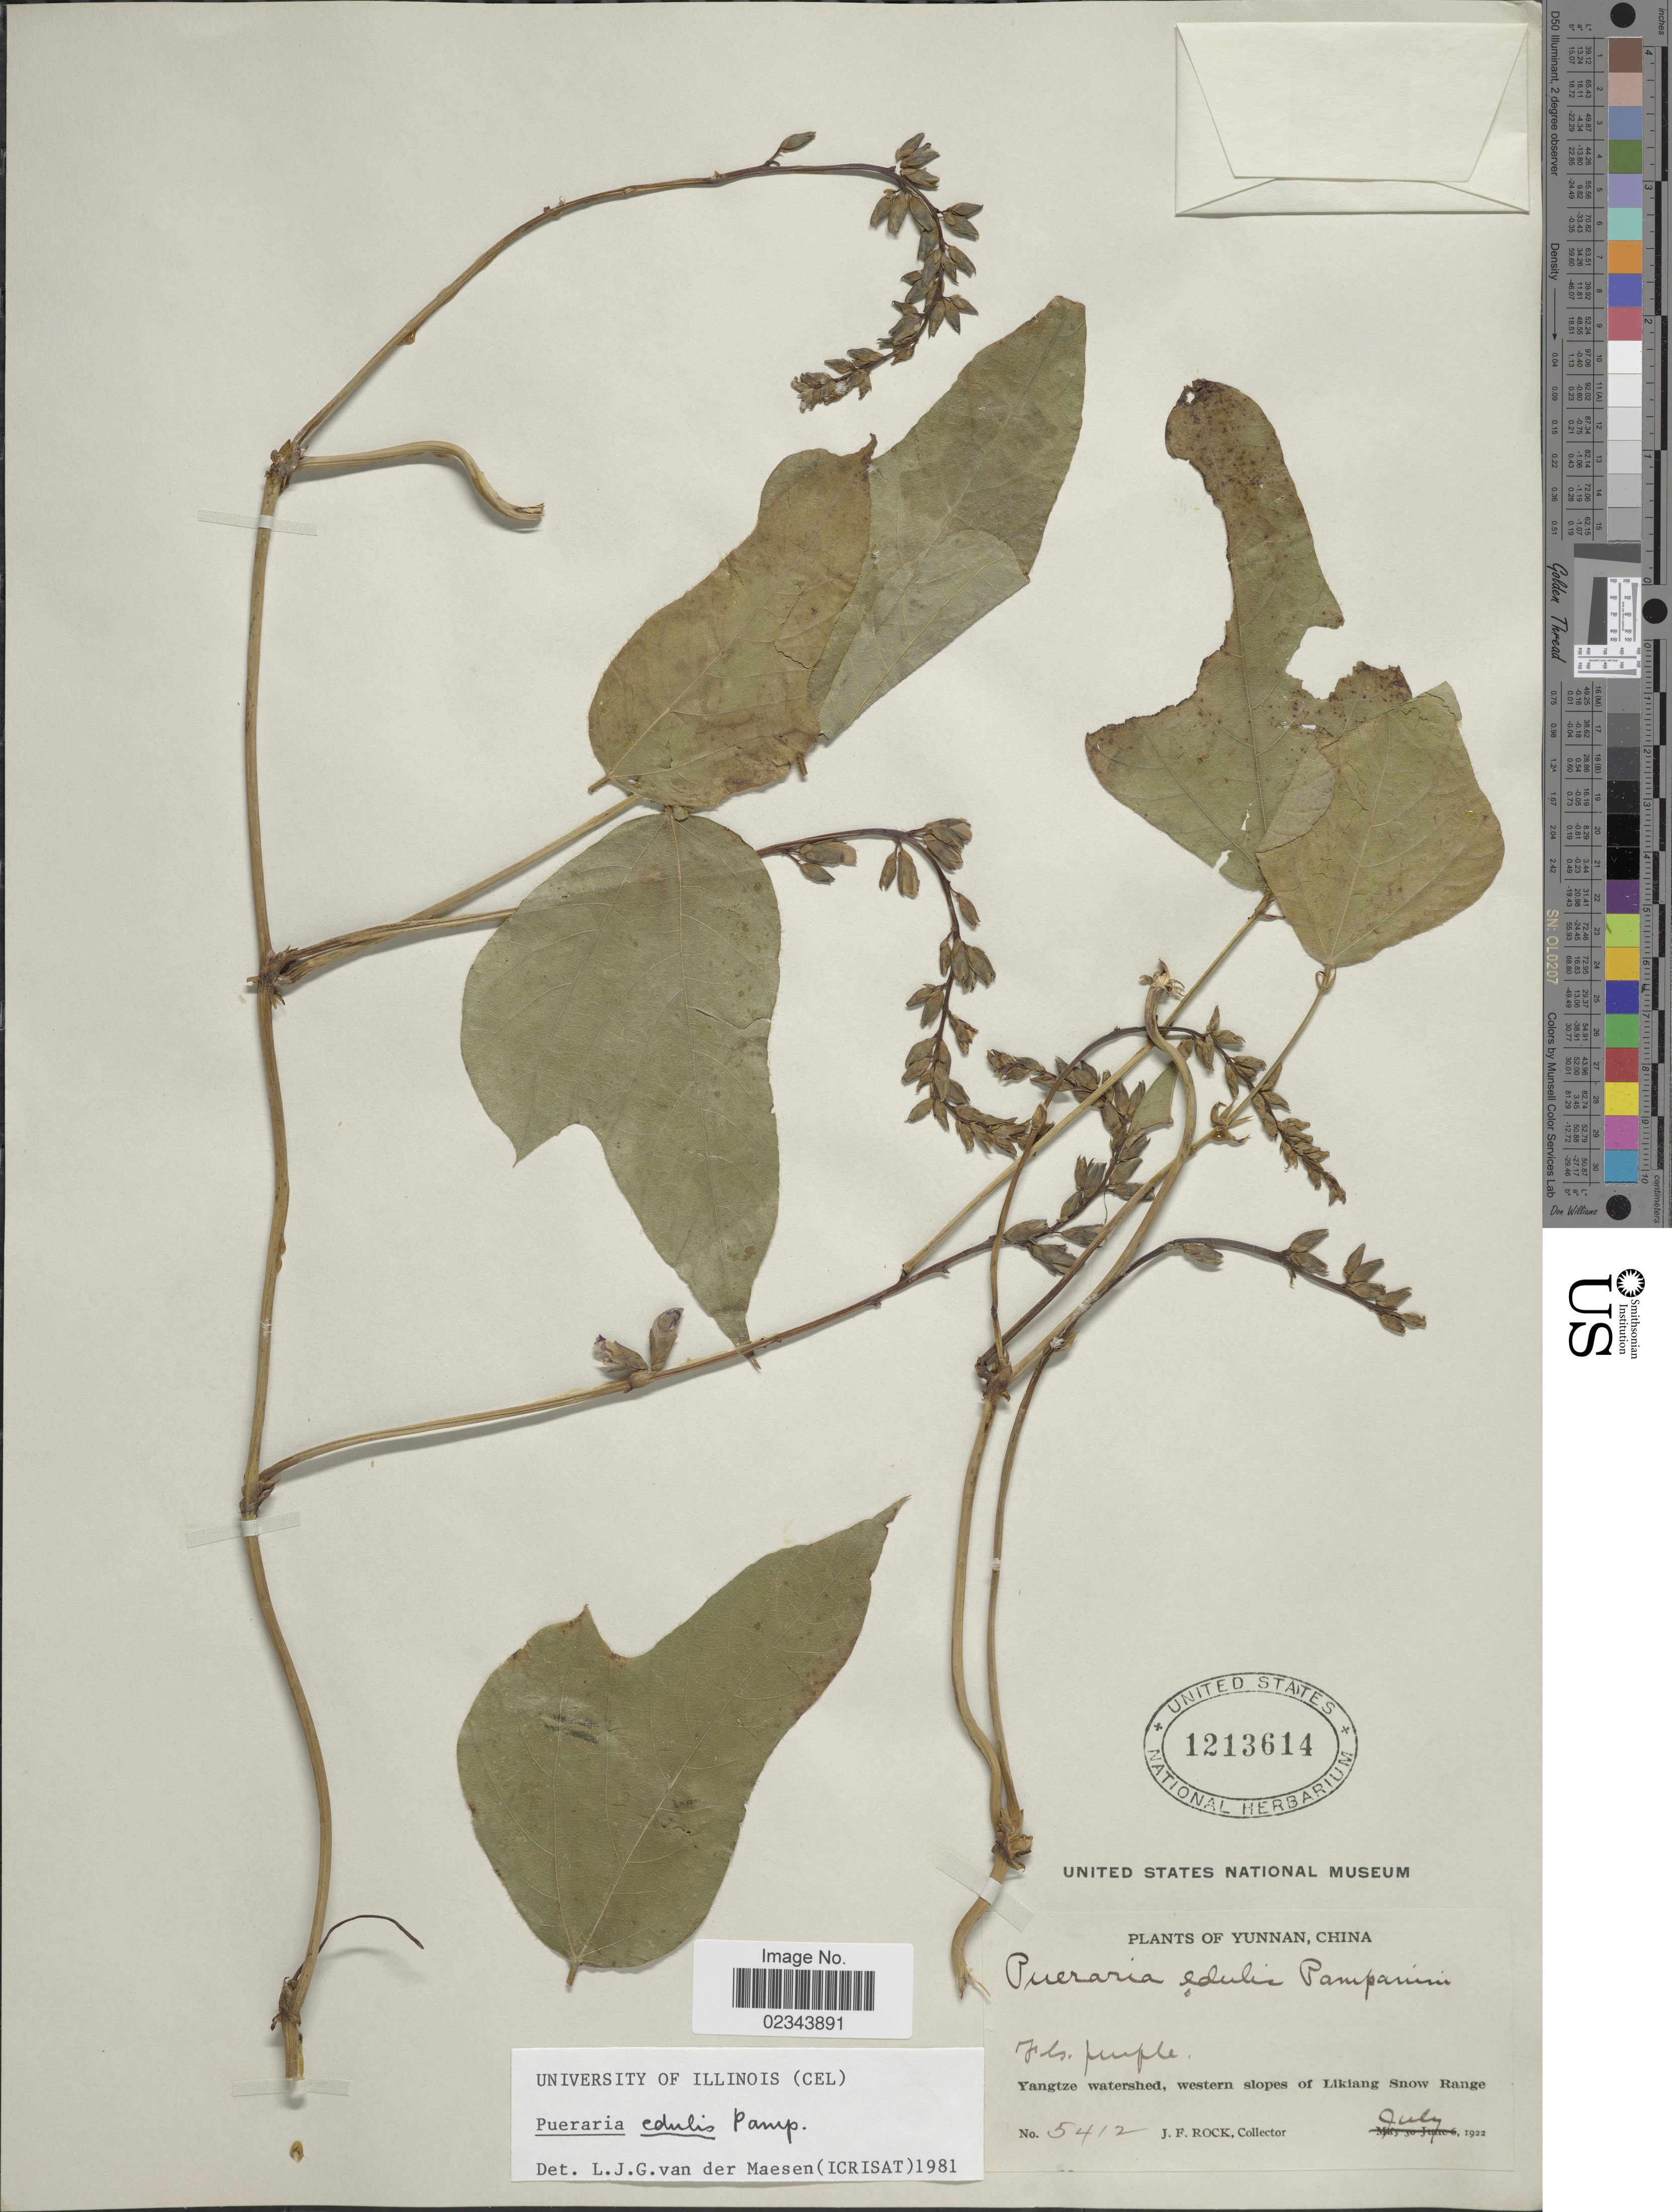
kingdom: Plantae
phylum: Tracheophyta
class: Magnoliopsida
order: Fabales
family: Fabaceae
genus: Pueraria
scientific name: Pueraria edulis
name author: Pamp.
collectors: J. Rock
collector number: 5412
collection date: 1922-07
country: China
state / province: Yunnan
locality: Yangtze watershed, western slopes of Likiangg Snow Range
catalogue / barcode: US 1213614